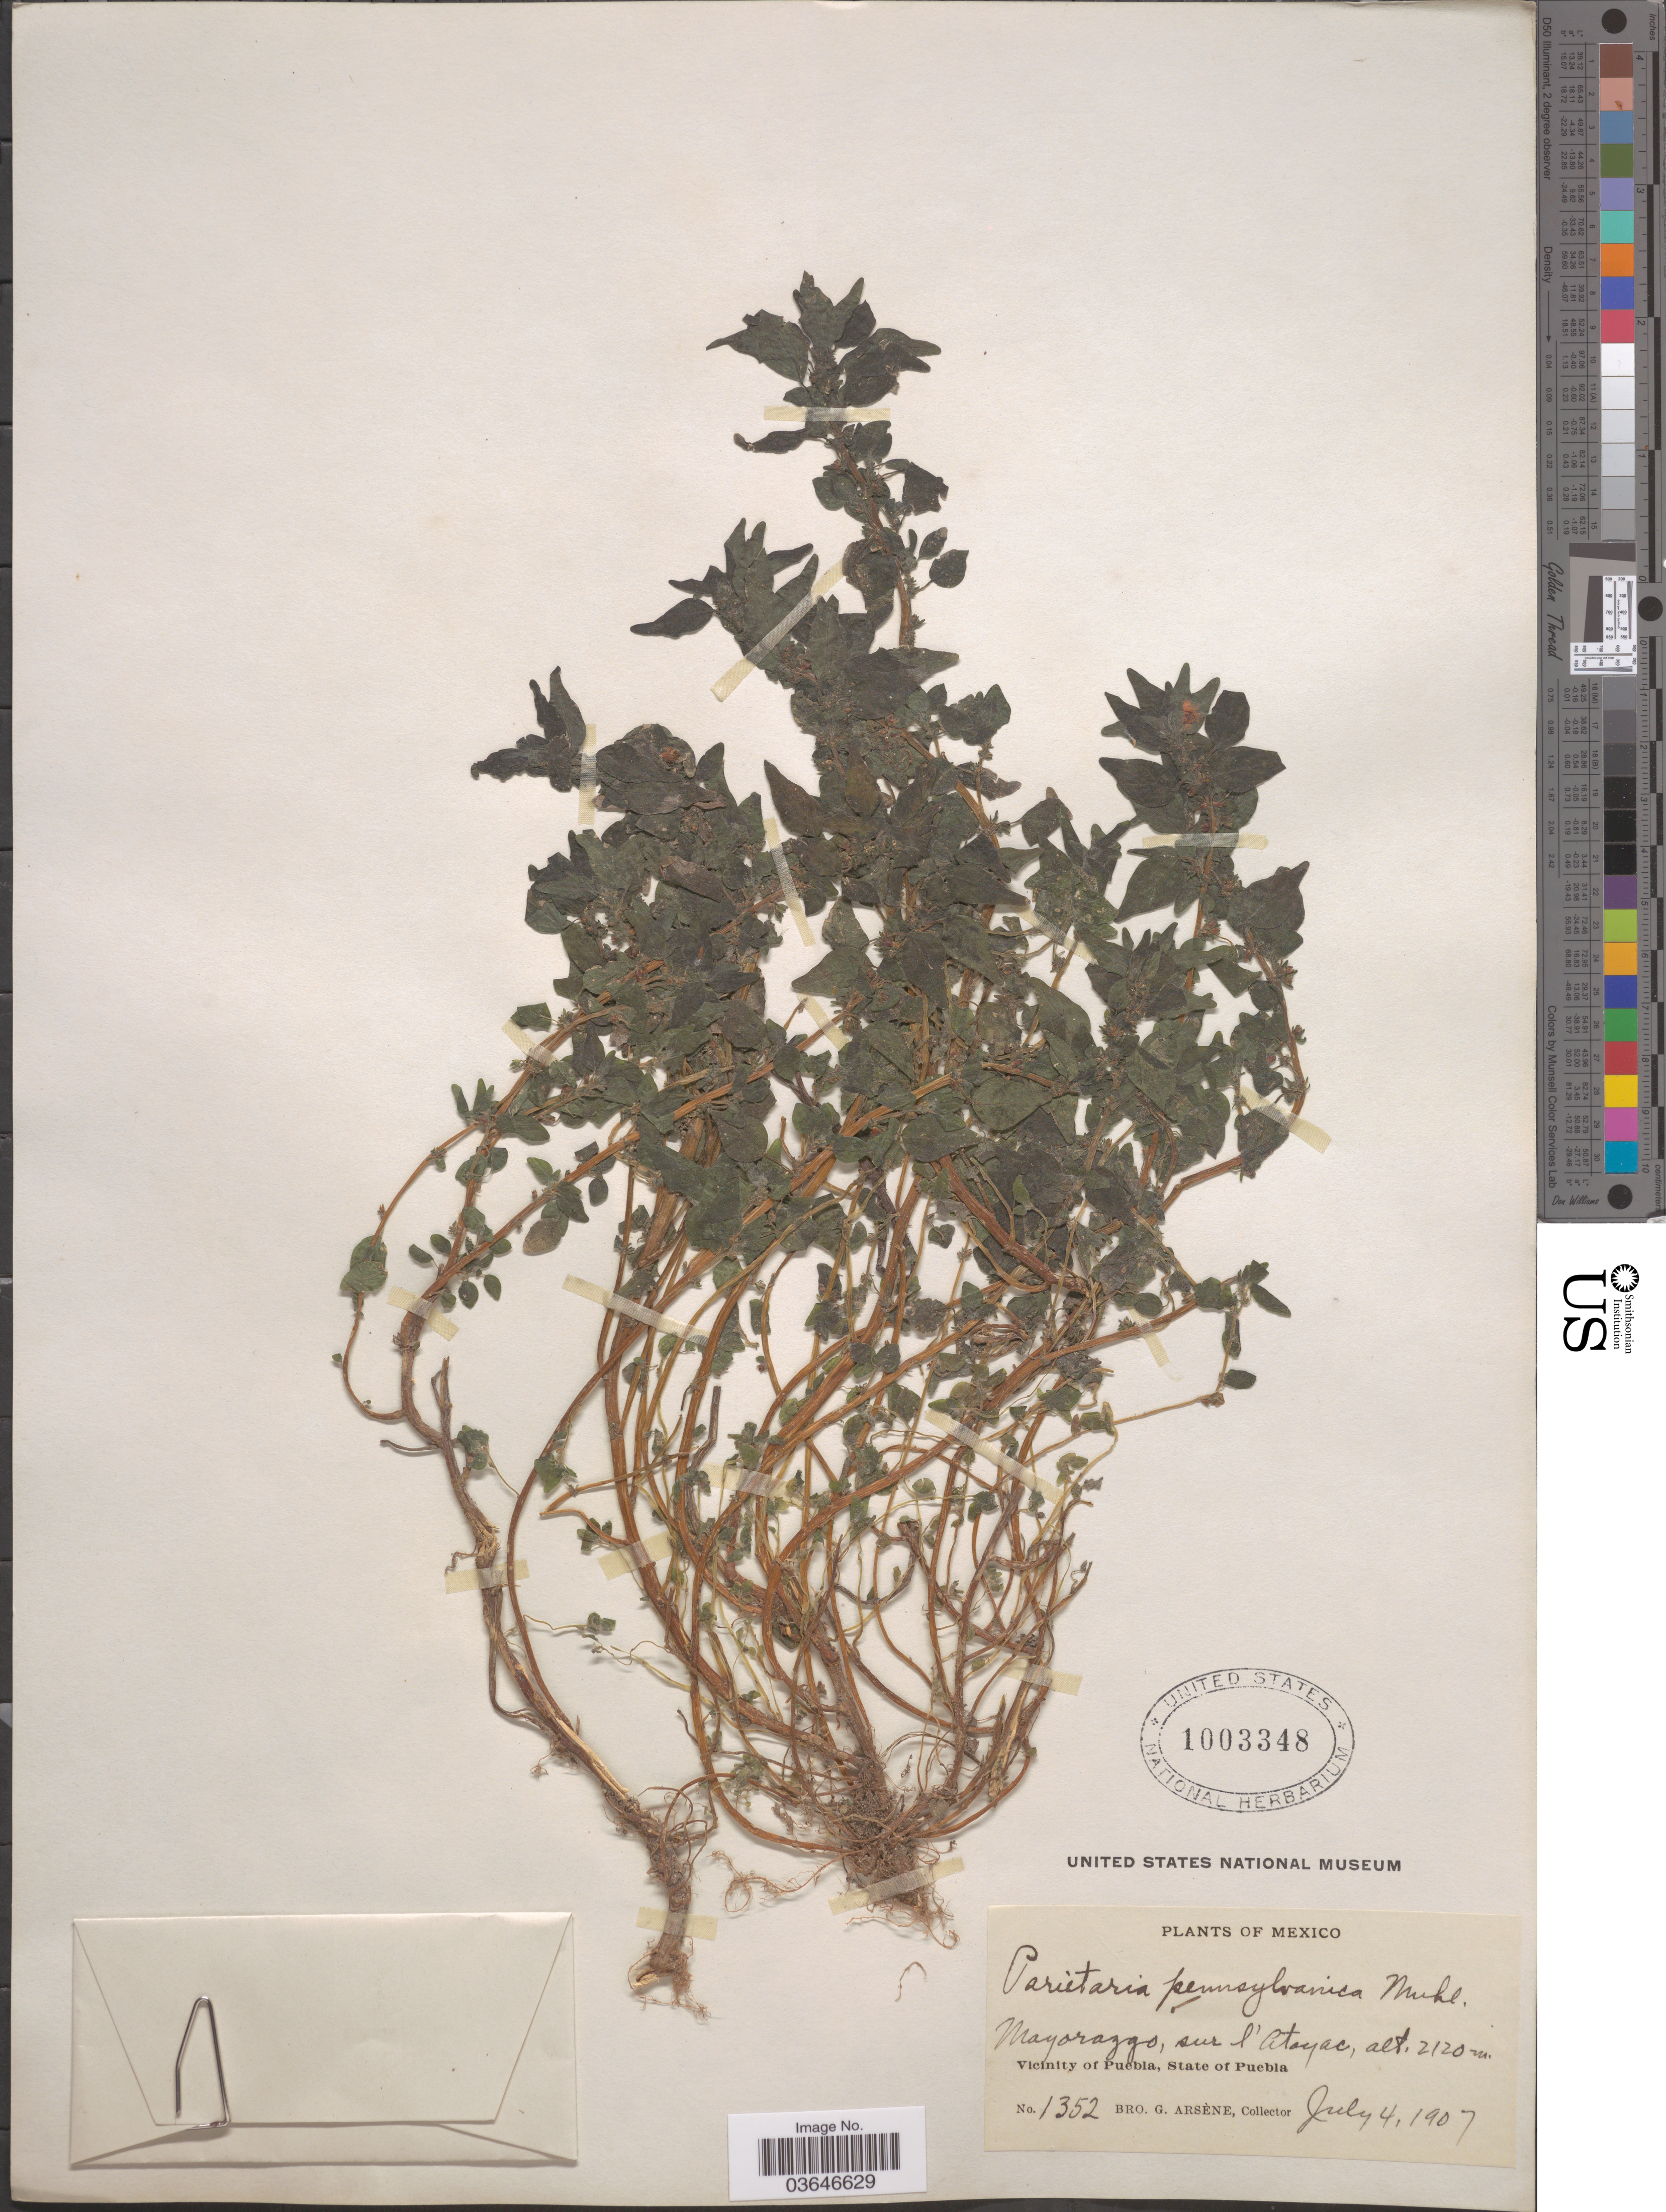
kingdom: Plantae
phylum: Tracheophyta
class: Magnoliopsida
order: Rosales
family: Urticaceae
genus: Parietaria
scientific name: Parietaria pensylvanica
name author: Muhl. ex Willd.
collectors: Bro. G. Arsène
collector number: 1352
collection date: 1907-07-04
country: Mexico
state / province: Puebla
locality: Mayorazgo, sur l'Atoyac. Vicinity of Puebla, State of Puebla. Rancho Sosada.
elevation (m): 2120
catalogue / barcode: US 1003348